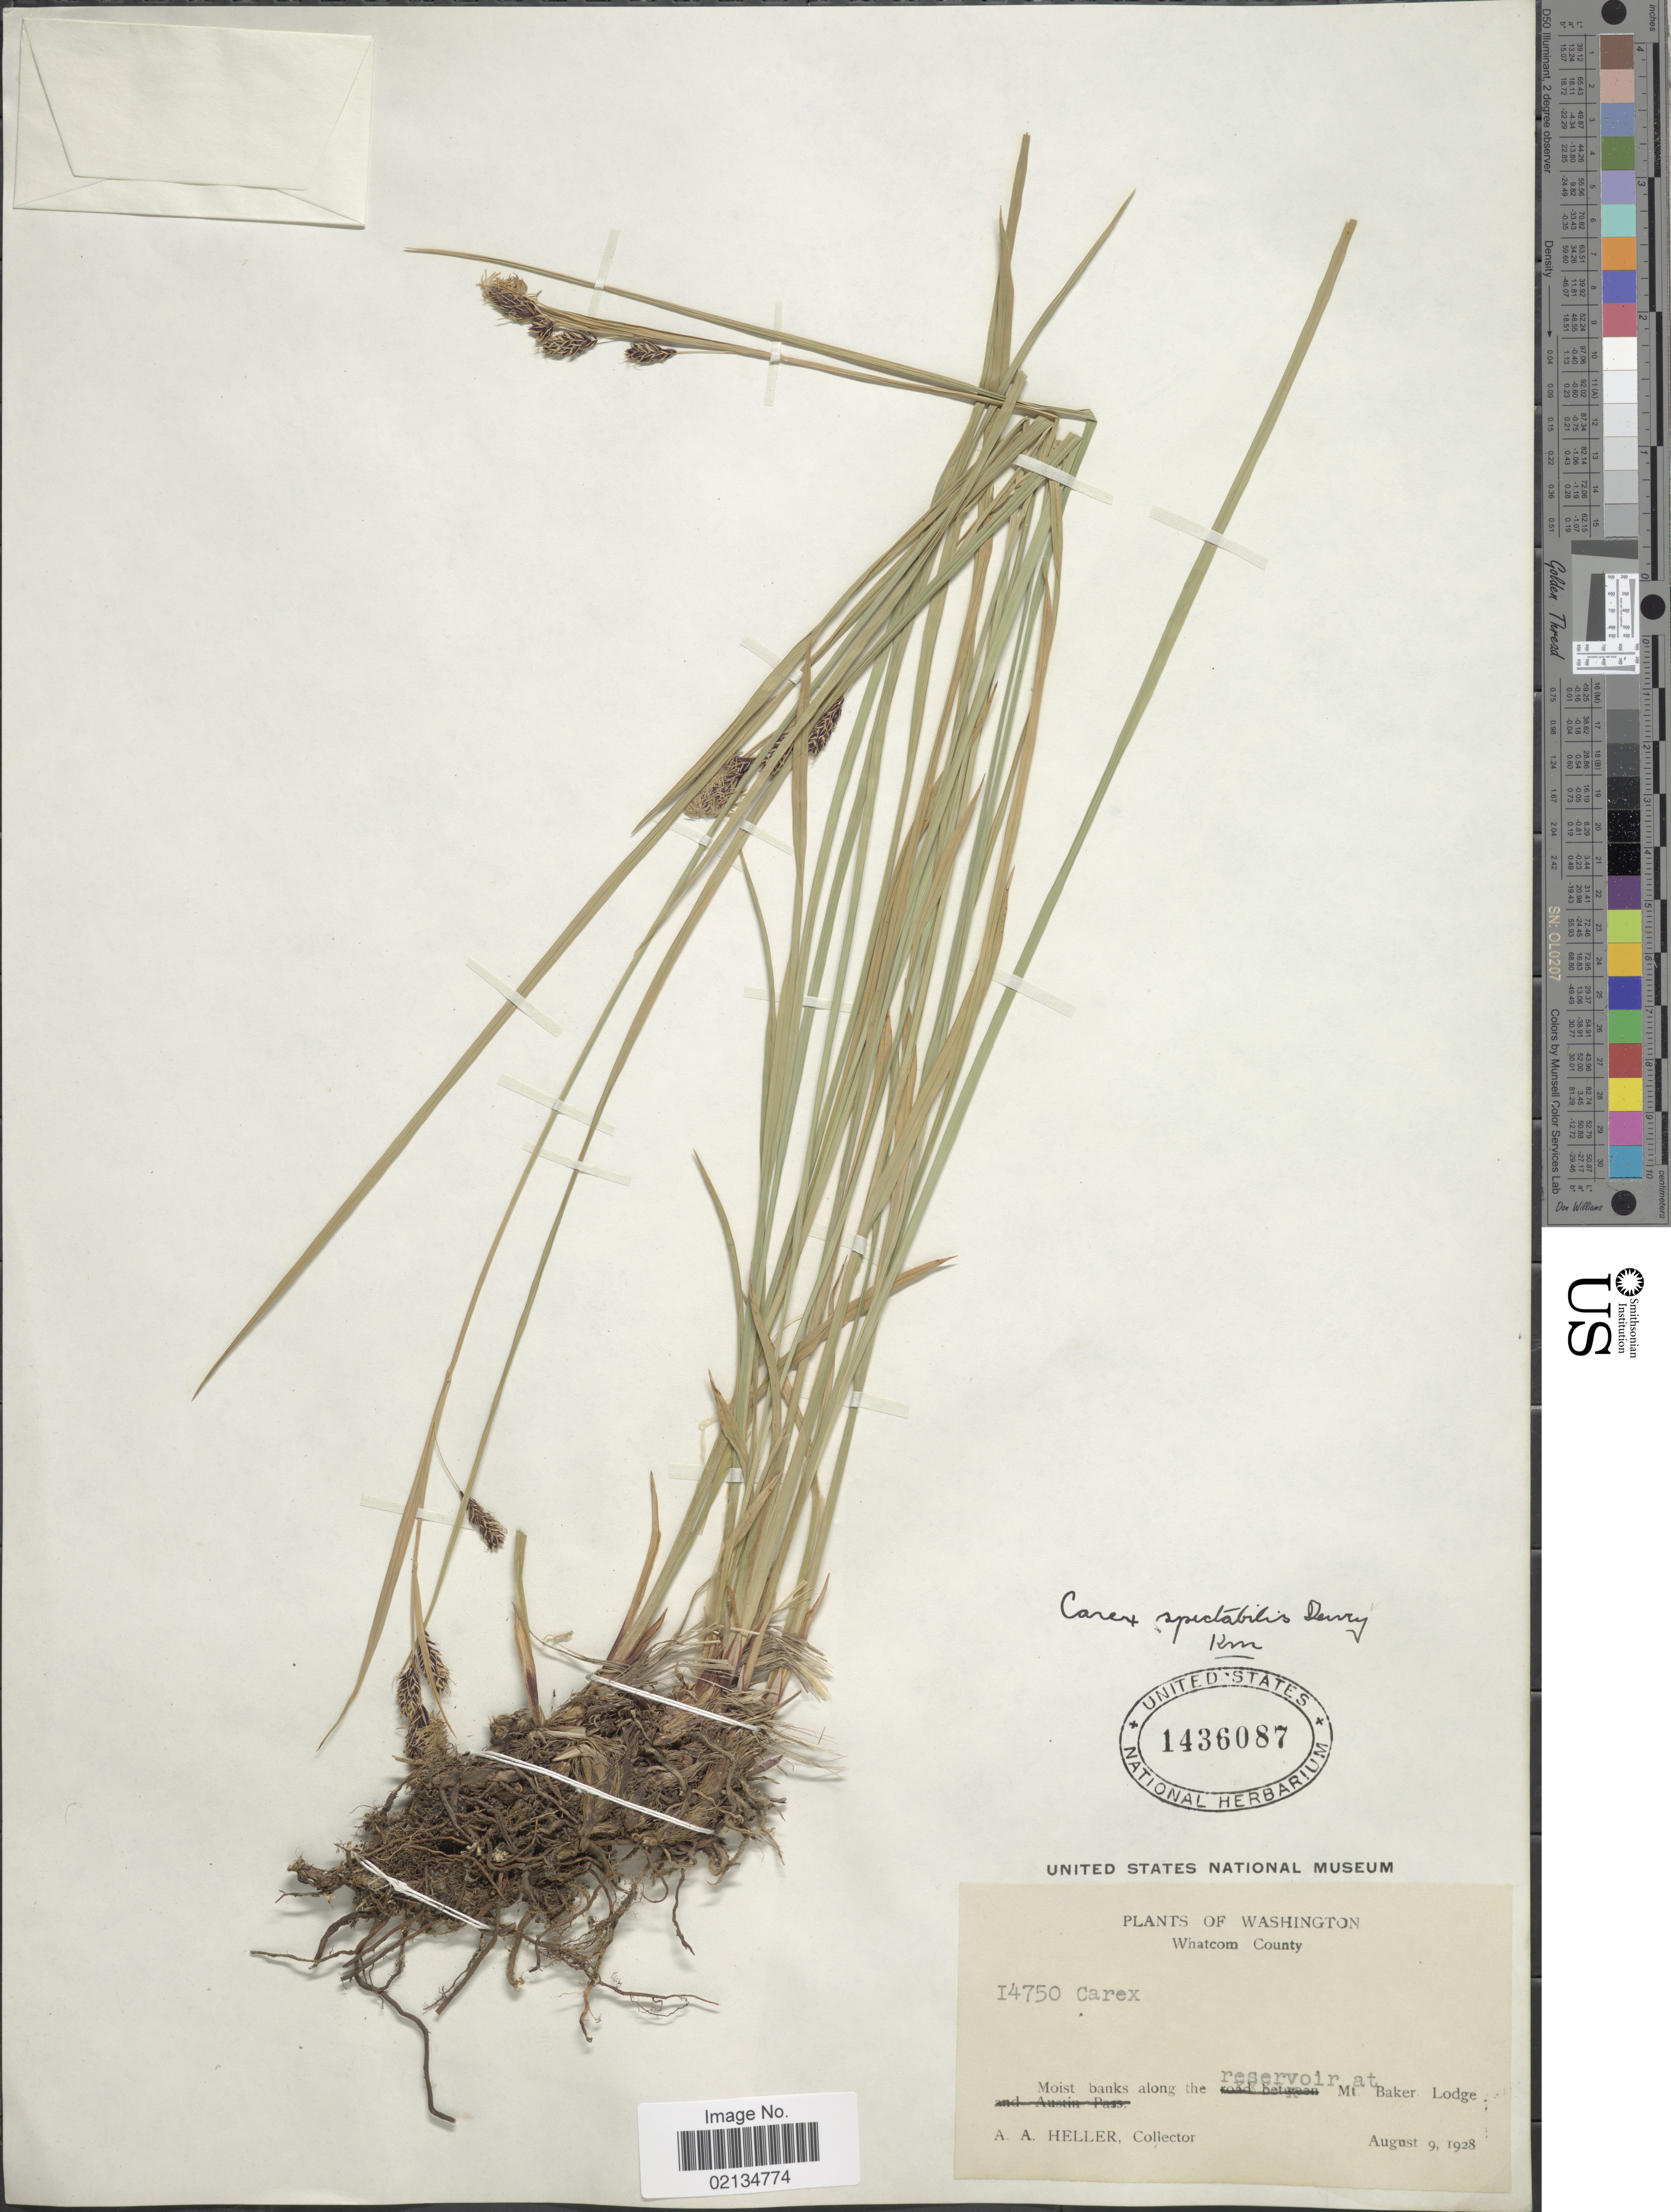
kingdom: Plantae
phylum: Tracheophyta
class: Liliopsida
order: Poales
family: Cyperaceae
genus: Carex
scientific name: Carex spectabilis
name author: Dewey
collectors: A. A. Heller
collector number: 14750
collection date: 1928-08-09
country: United States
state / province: Washington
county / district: Whatcom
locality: Whatcom County. Moist banks along the reservoir at Mt. Baker Lodge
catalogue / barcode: US 1436087